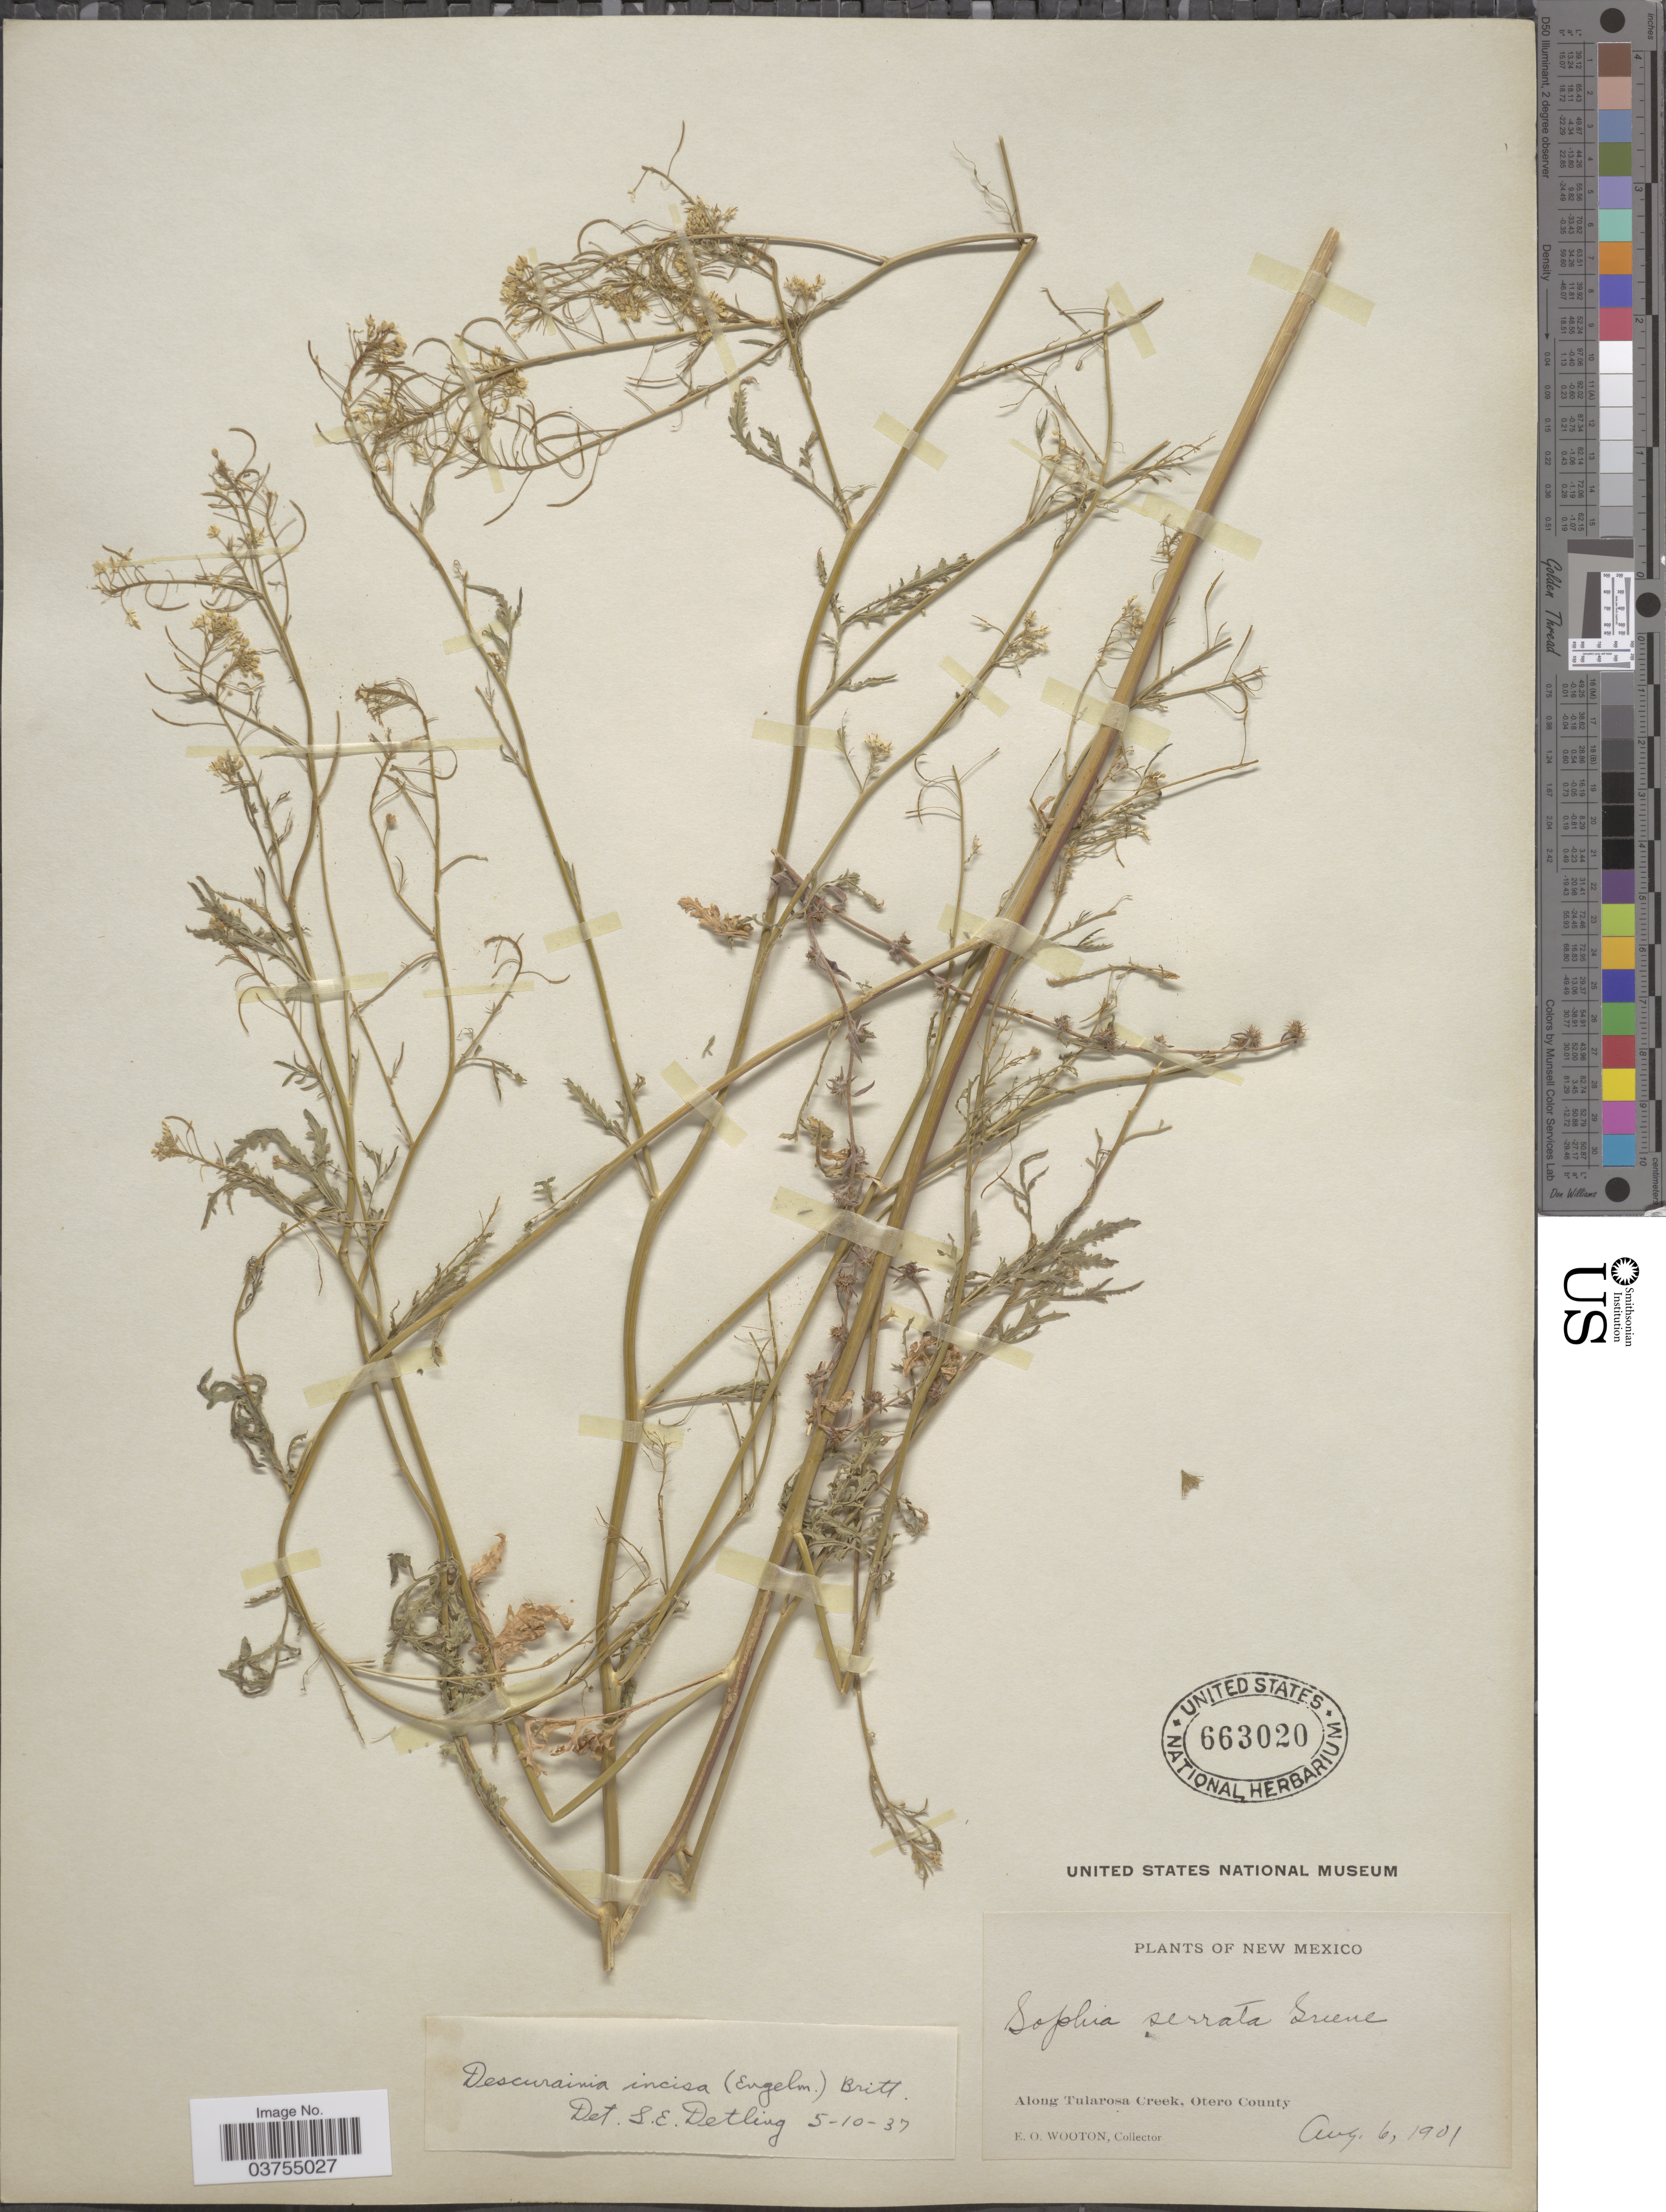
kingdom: Plantae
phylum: Tracheophyta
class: Magnoliopsida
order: Brassicales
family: Brassicaceae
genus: Descurainia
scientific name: Descurainia richardsonii subsp. incisa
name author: (Engelm. ex A. Gray) Detling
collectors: E. O. Wooton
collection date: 1901-08-06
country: United States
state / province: New Mexico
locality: Along Tularosa Creek, Otero County.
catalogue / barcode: US 663020